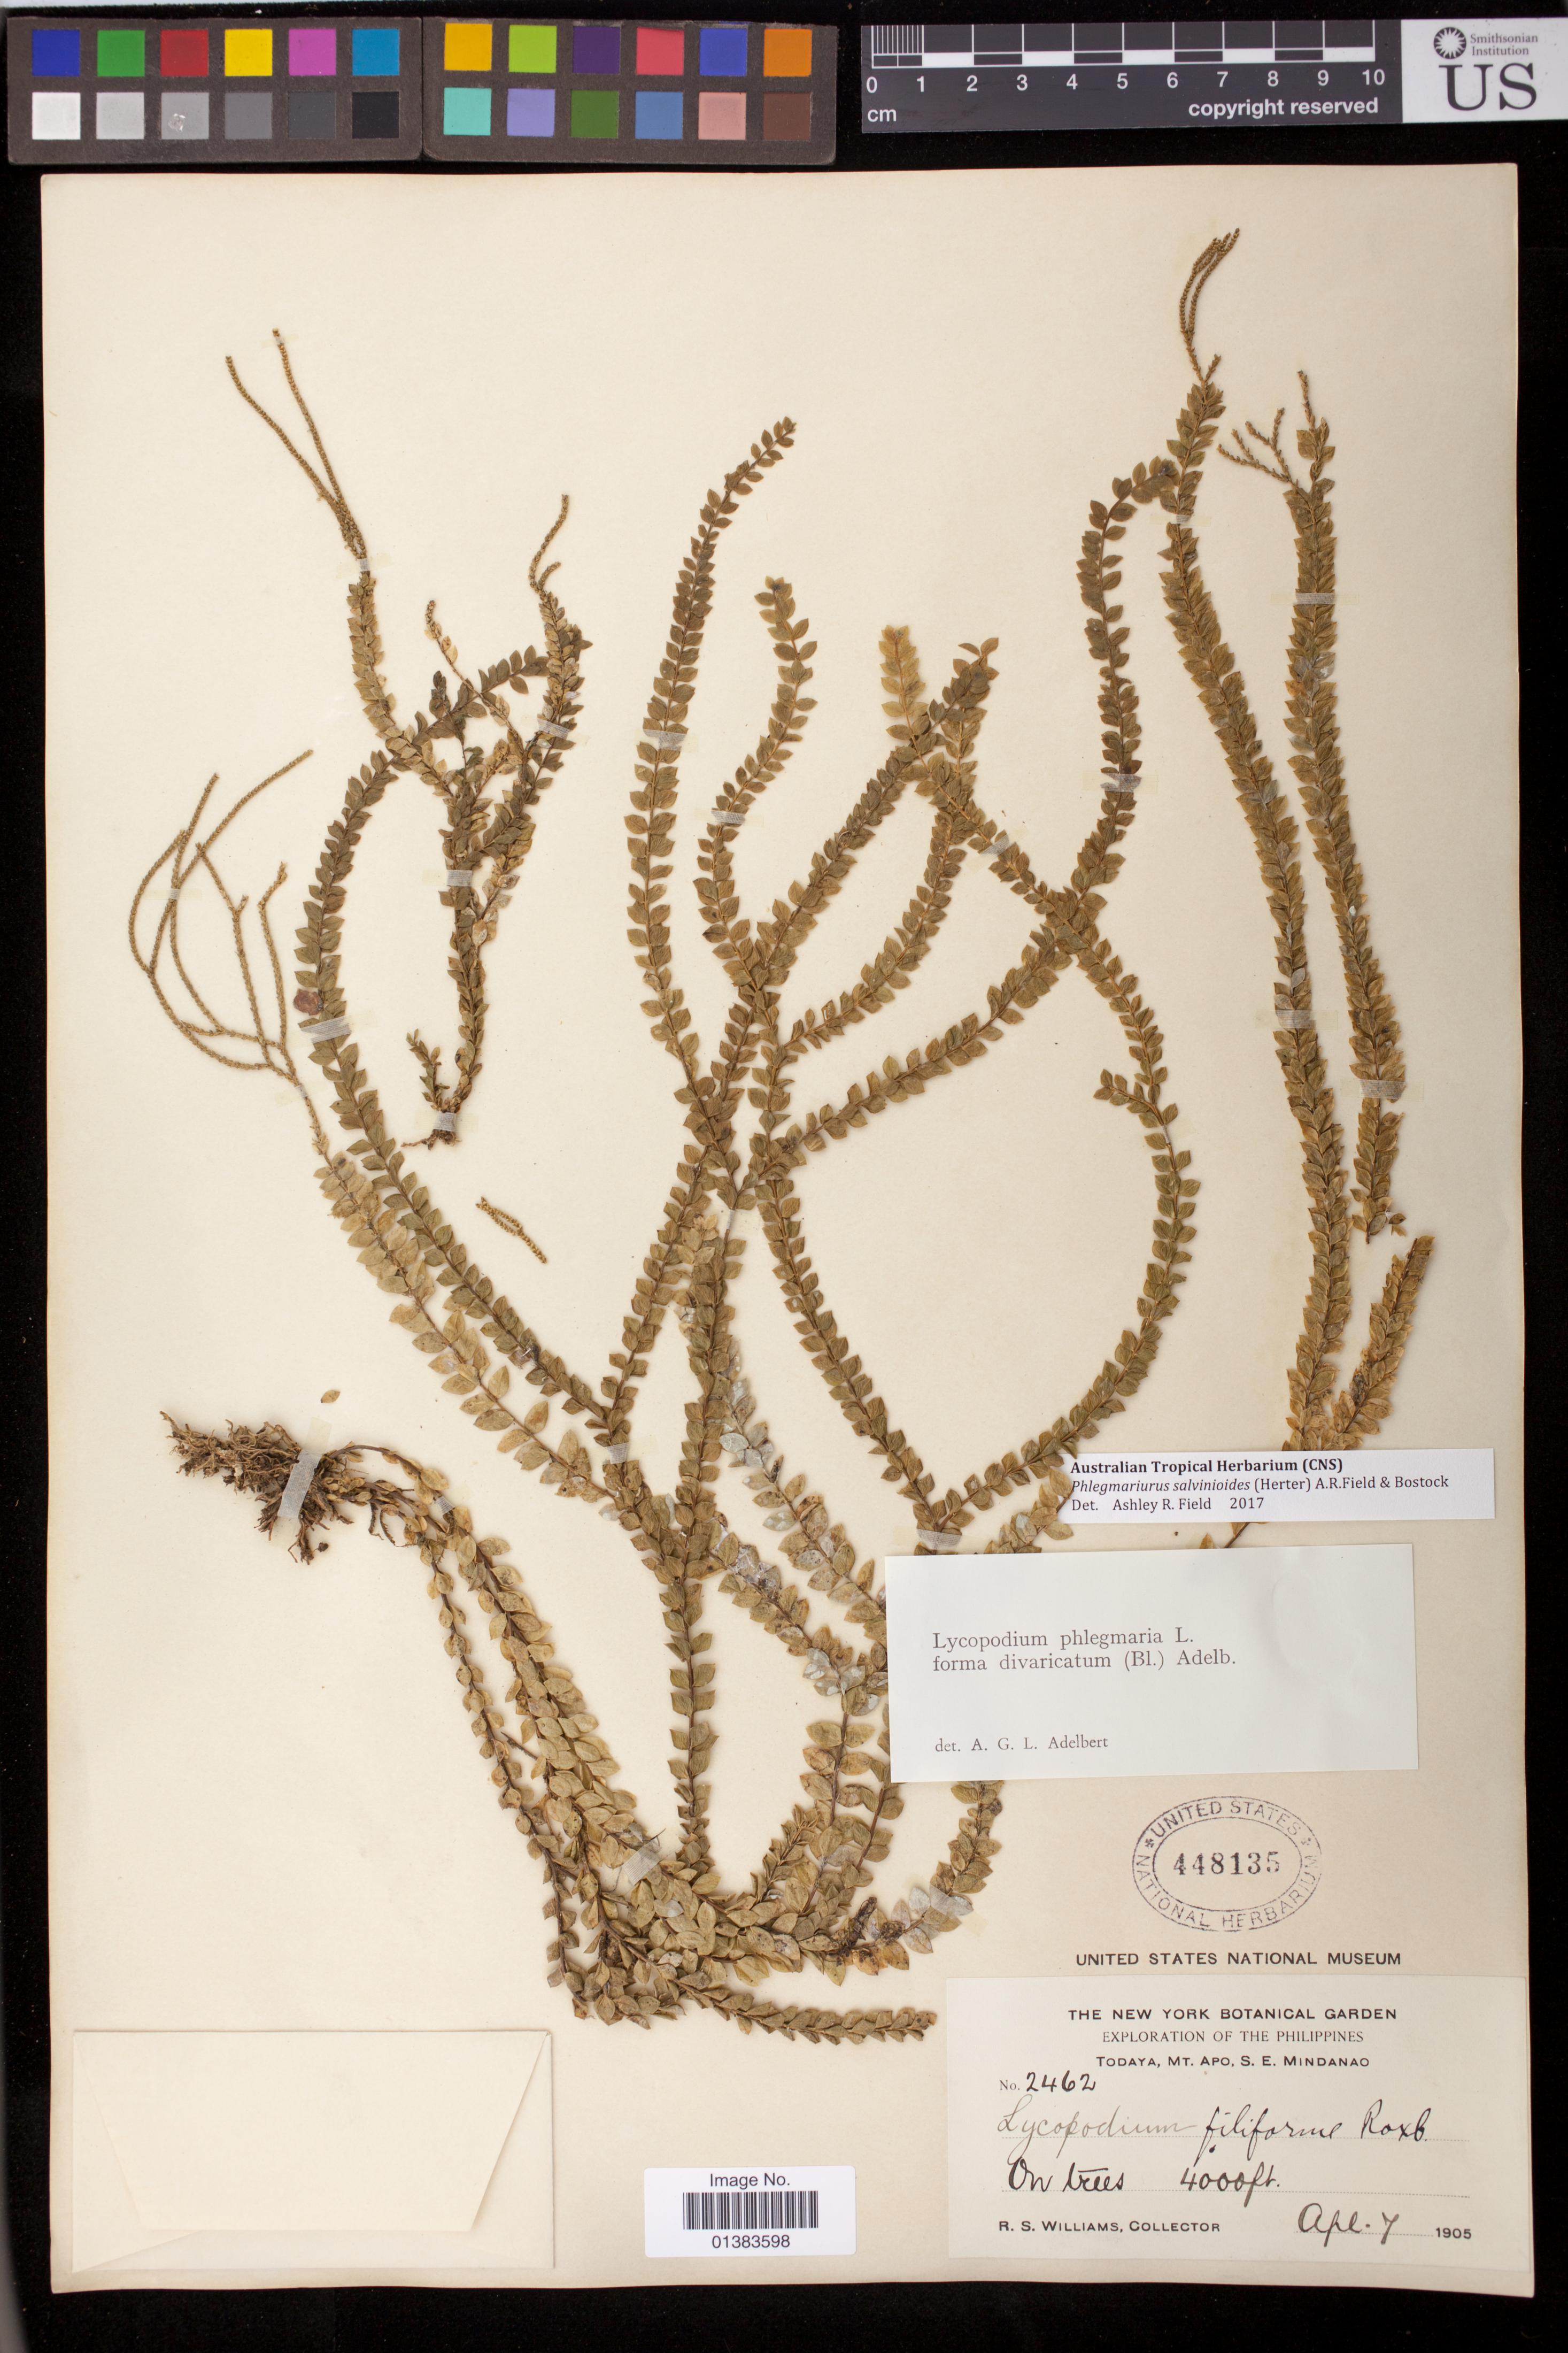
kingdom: Plantae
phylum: Tracheophyta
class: Lycopodiopsida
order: Lycopodiales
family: Lycopodiaceae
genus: Urostachys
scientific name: Urostachys salvinioides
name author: Herter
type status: Isosyntype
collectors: R. S. Williams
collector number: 2462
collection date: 1905-04-07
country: Philippines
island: Mindanao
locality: Todaya, Mt. Apo, S. E. Mindanao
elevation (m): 1219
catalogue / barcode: US 448135